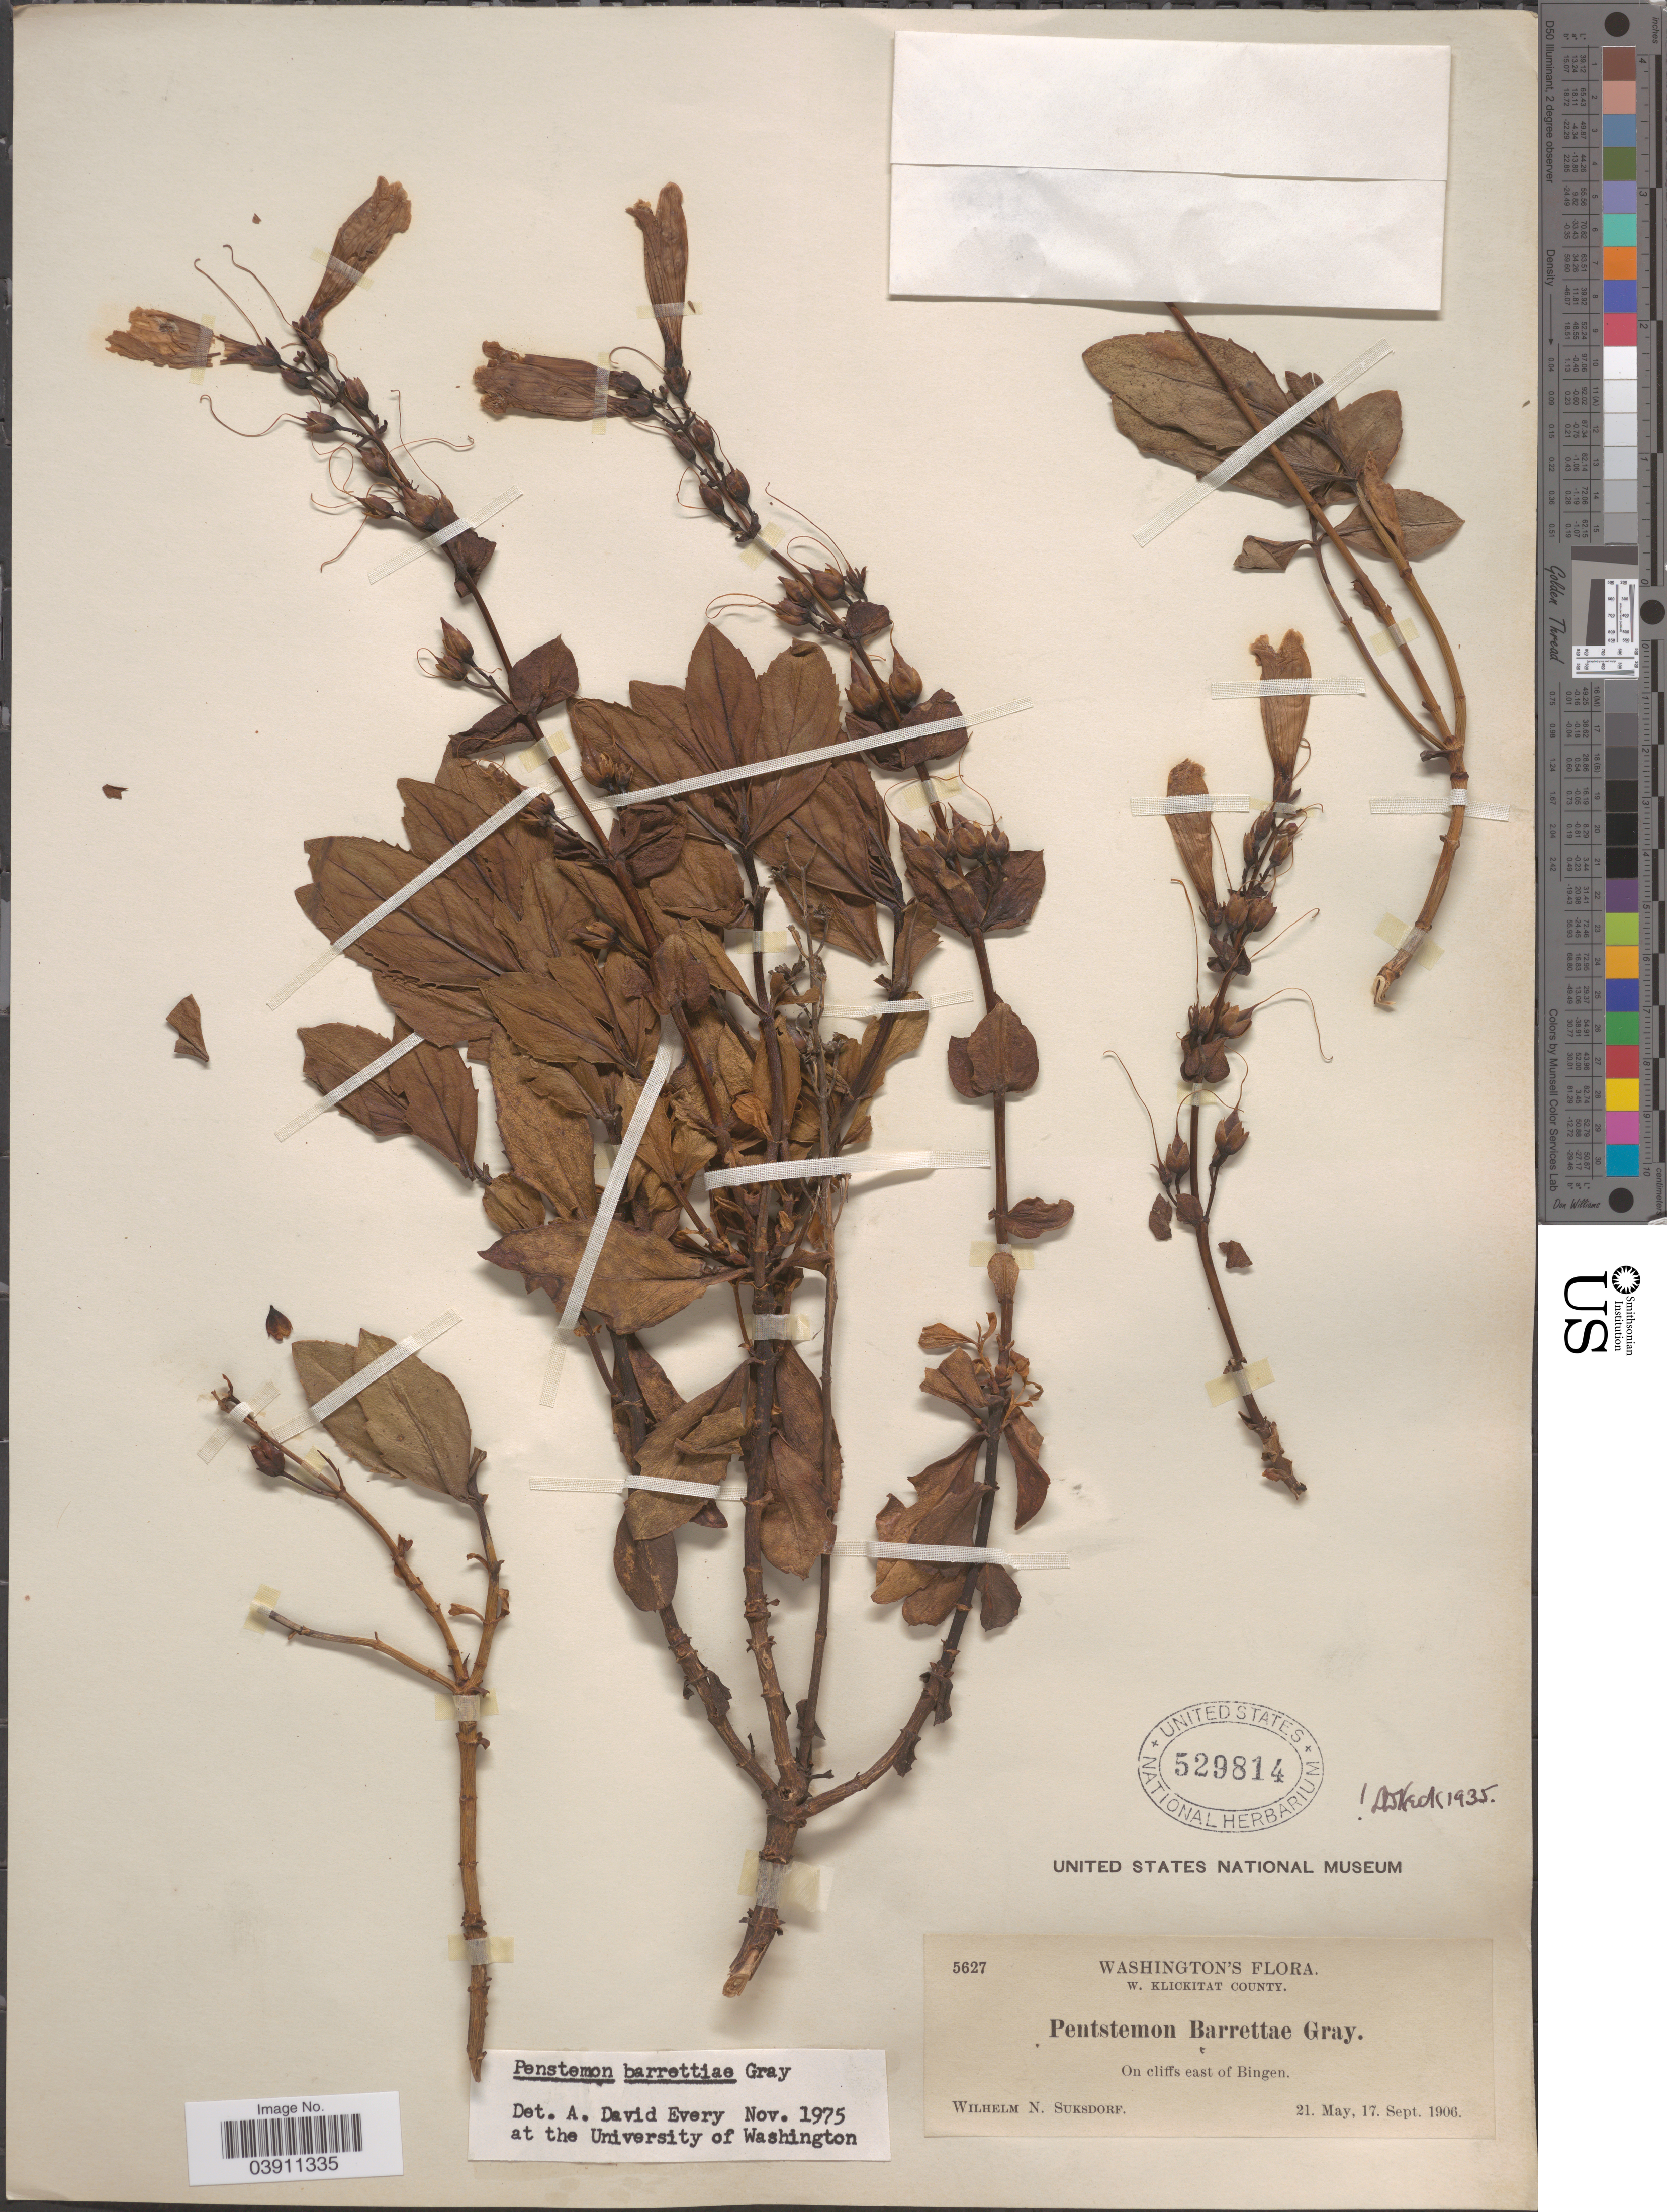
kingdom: Plantae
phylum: Tracheophyta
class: Magnoliopsida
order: Lamiales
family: Plantaginaceae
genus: Penstemon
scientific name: Penstemon barrettiae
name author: A. Gray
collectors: W. N. Suksdorf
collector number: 5627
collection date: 1906-05-21/1906-09-17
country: United States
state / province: Washington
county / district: Klickitat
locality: W. Klickitat County. On cliffs east of Bingen.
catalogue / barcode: US 529814